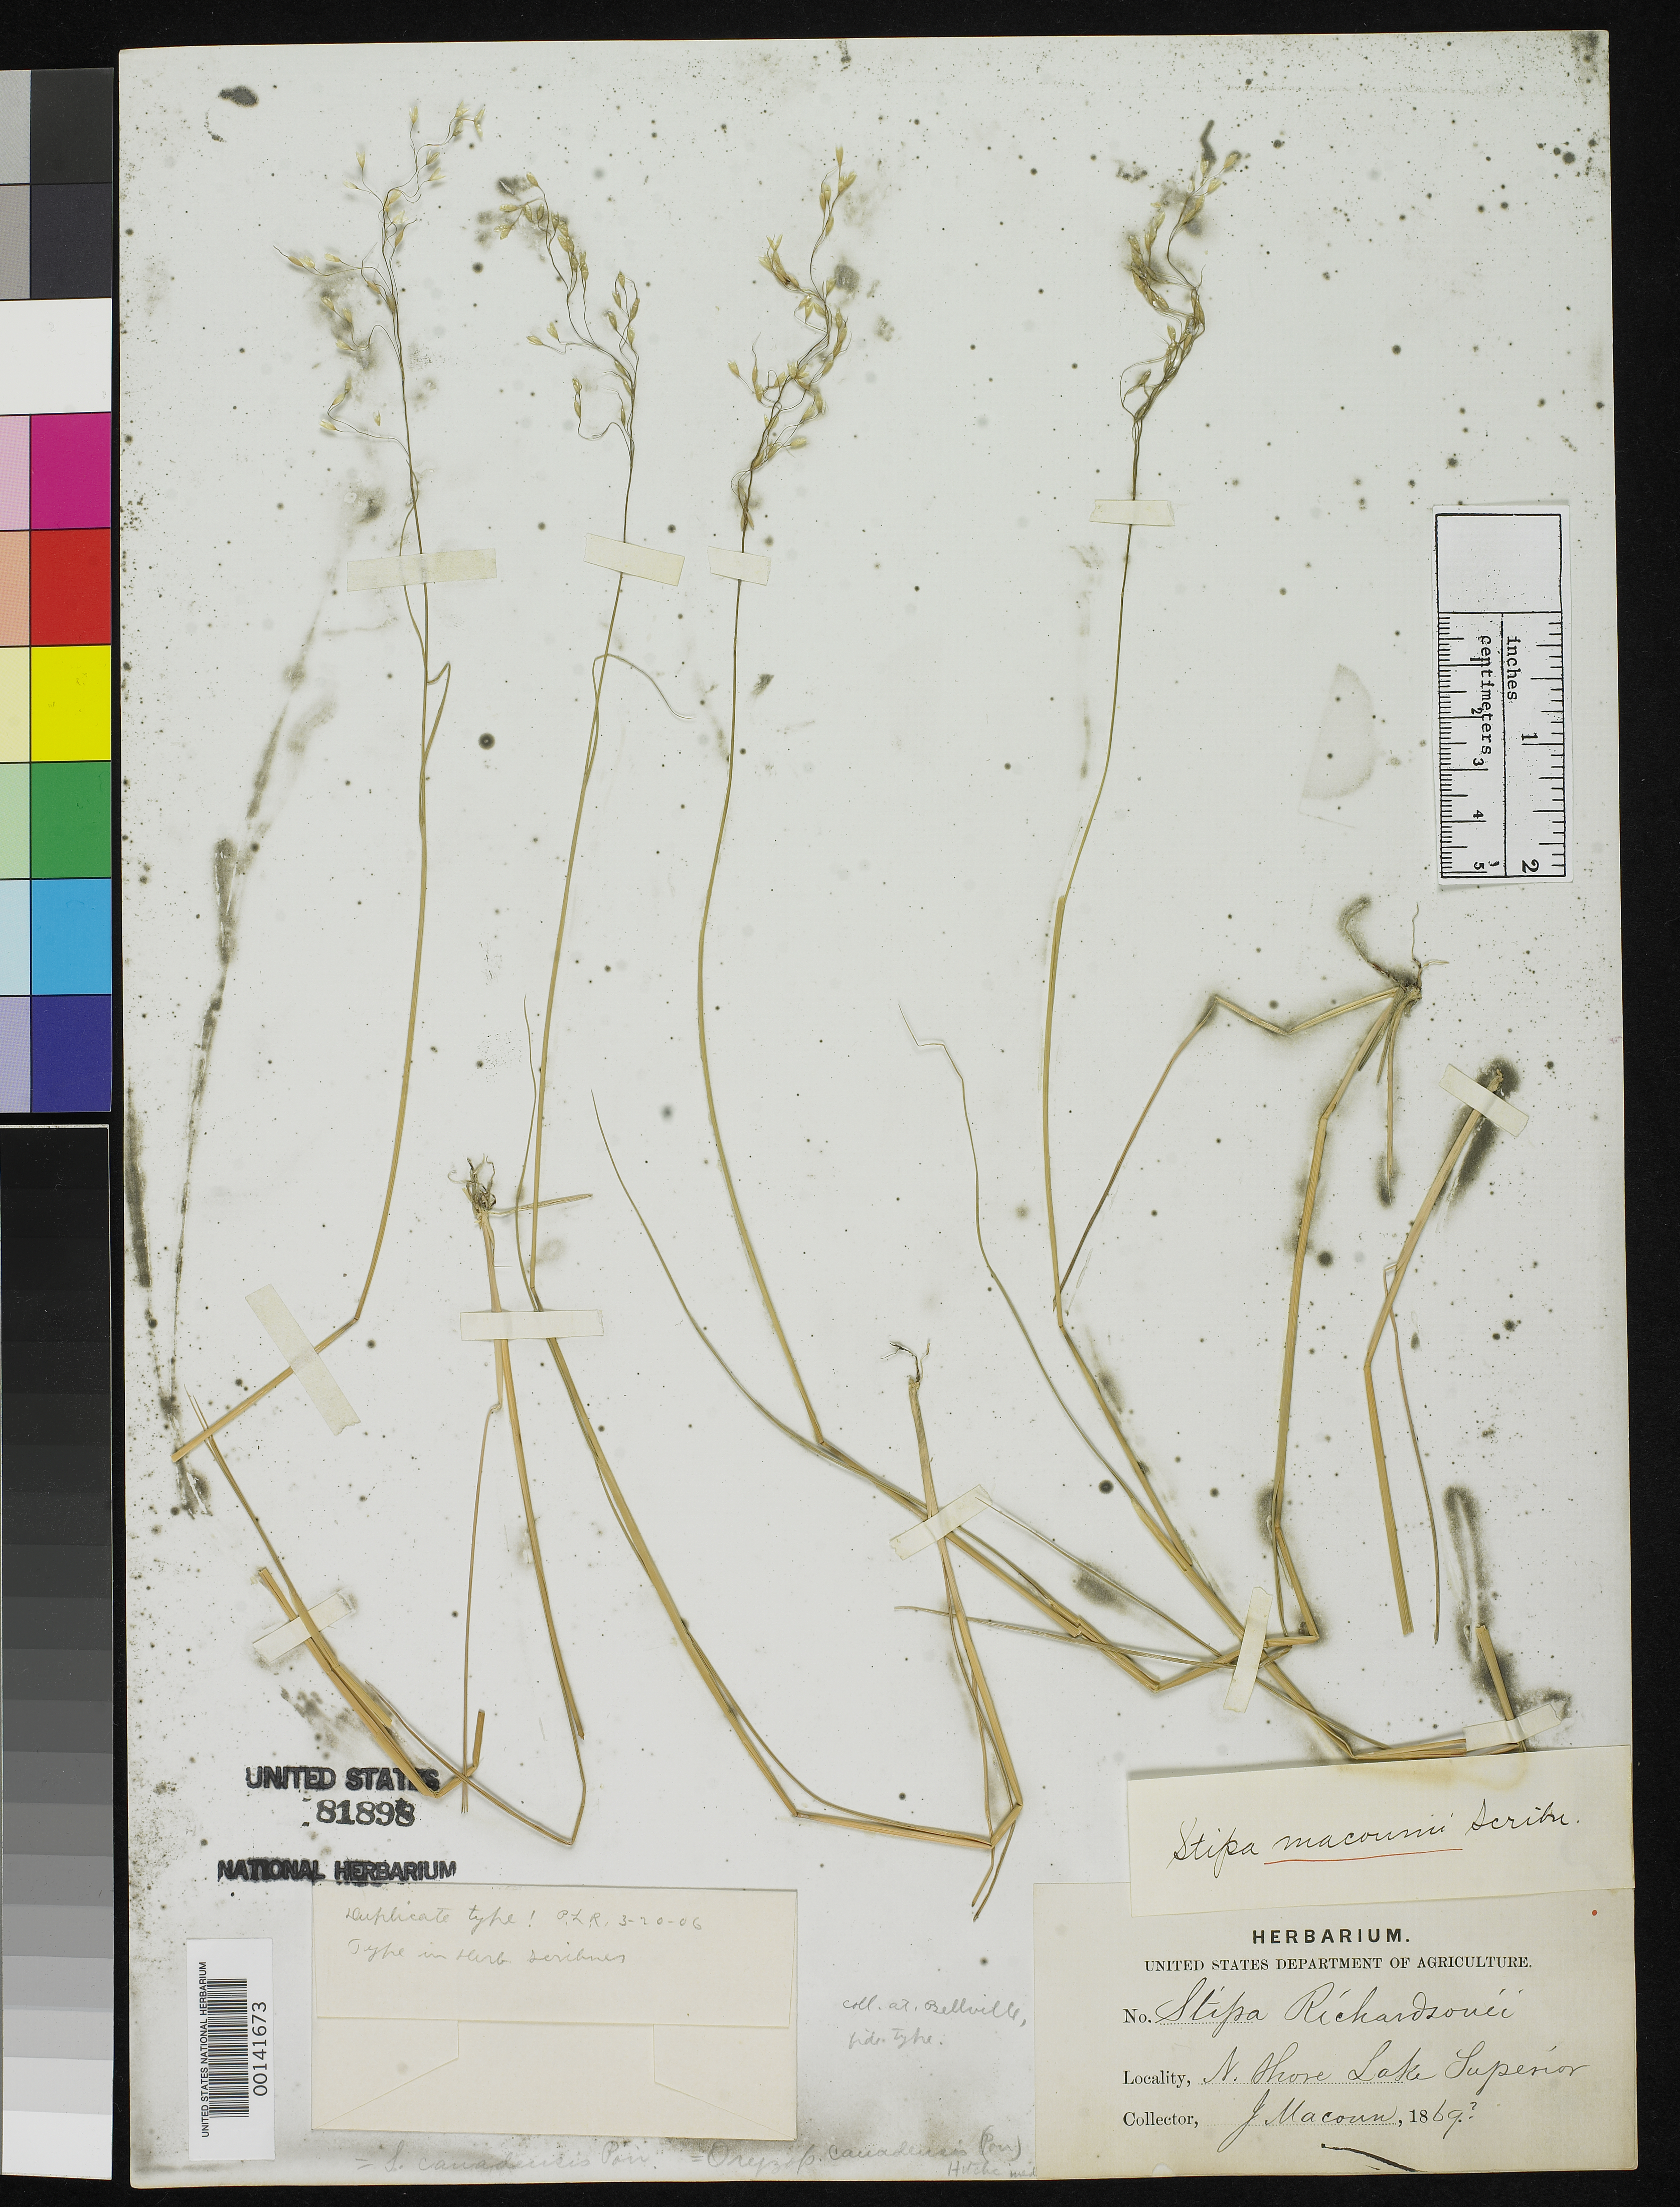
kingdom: Plantae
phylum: Tracheophyta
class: Liliopsida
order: Poales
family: Poaceae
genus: Stipa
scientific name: Stipa macounii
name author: Scribn. in Macoun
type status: Type Collection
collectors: J. Macoun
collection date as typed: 1869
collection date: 1869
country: Canada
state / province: Ontario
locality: N shore of Lake Superior.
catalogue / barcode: US 81898